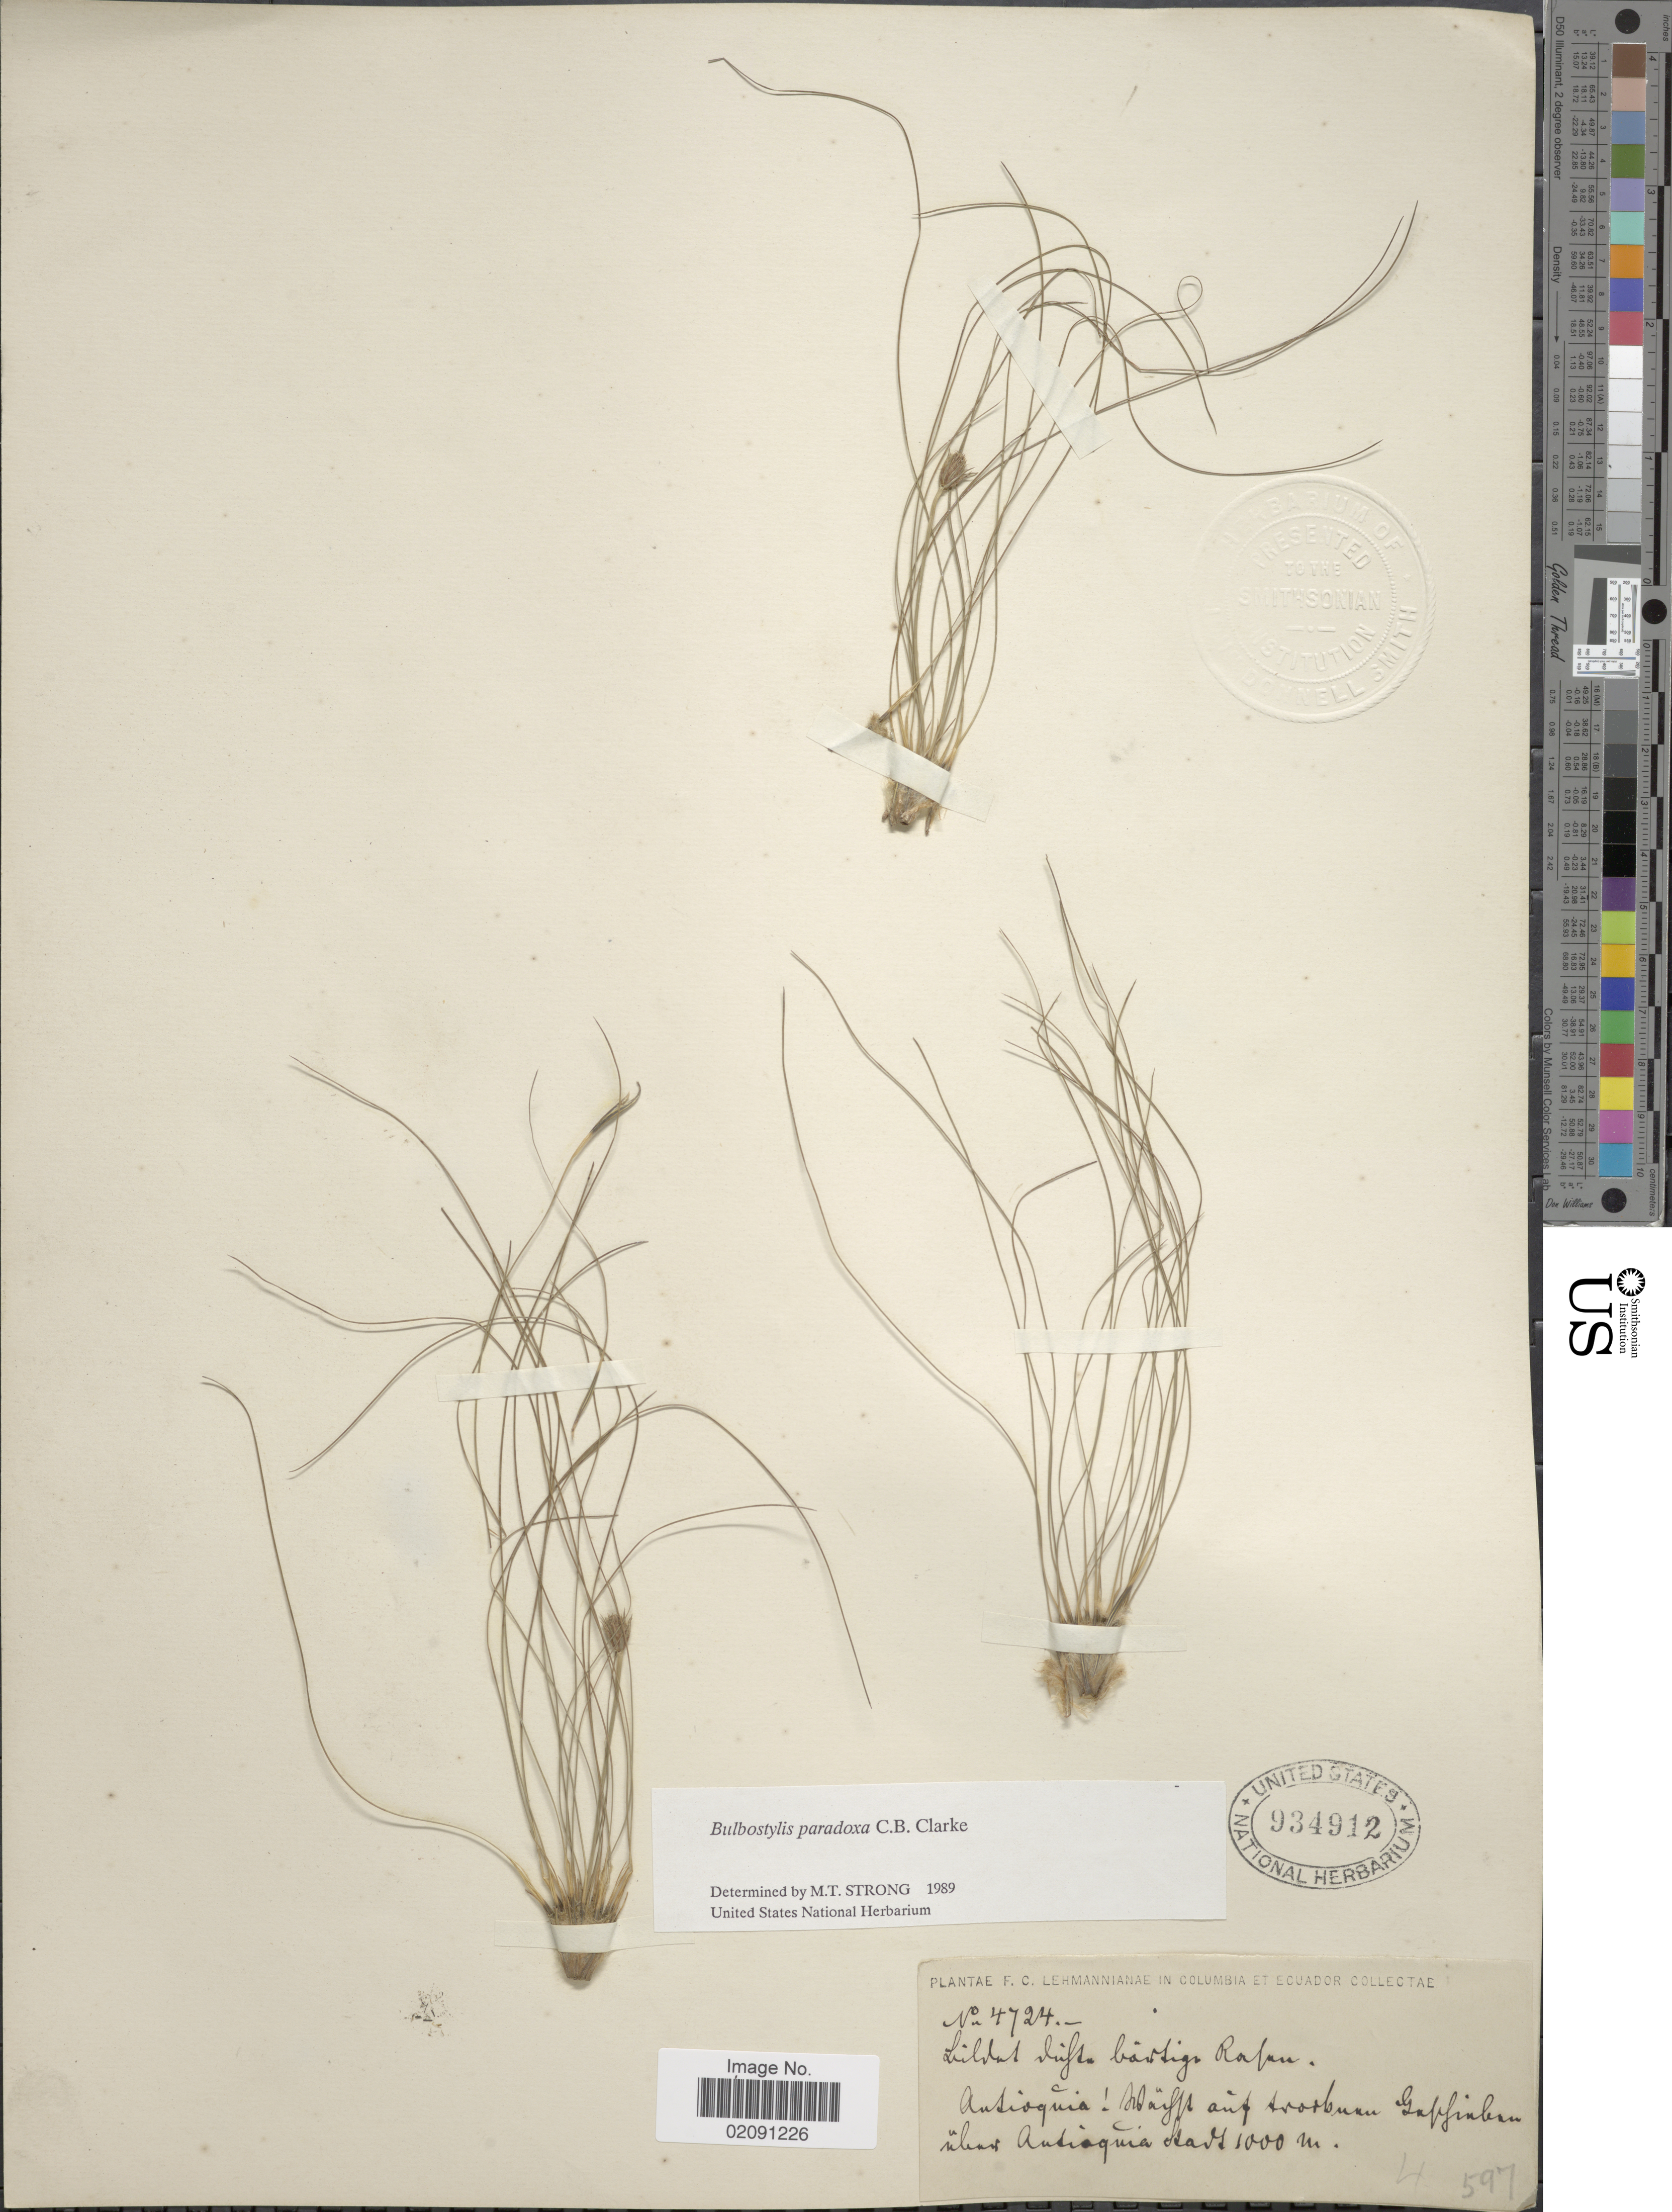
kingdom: Plantae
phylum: Tracheophyta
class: Liliopsida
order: Poales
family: Cyperaceae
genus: Bulbostylis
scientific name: Bulbostylis paradoxa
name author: (Spreng.) Lindm.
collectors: F. C. Lehmann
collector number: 4724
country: Colombia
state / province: Antioquia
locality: Auf trocknen Gaffinban uber Antioquia [interpreted]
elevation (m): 1000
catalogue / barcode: US 934912